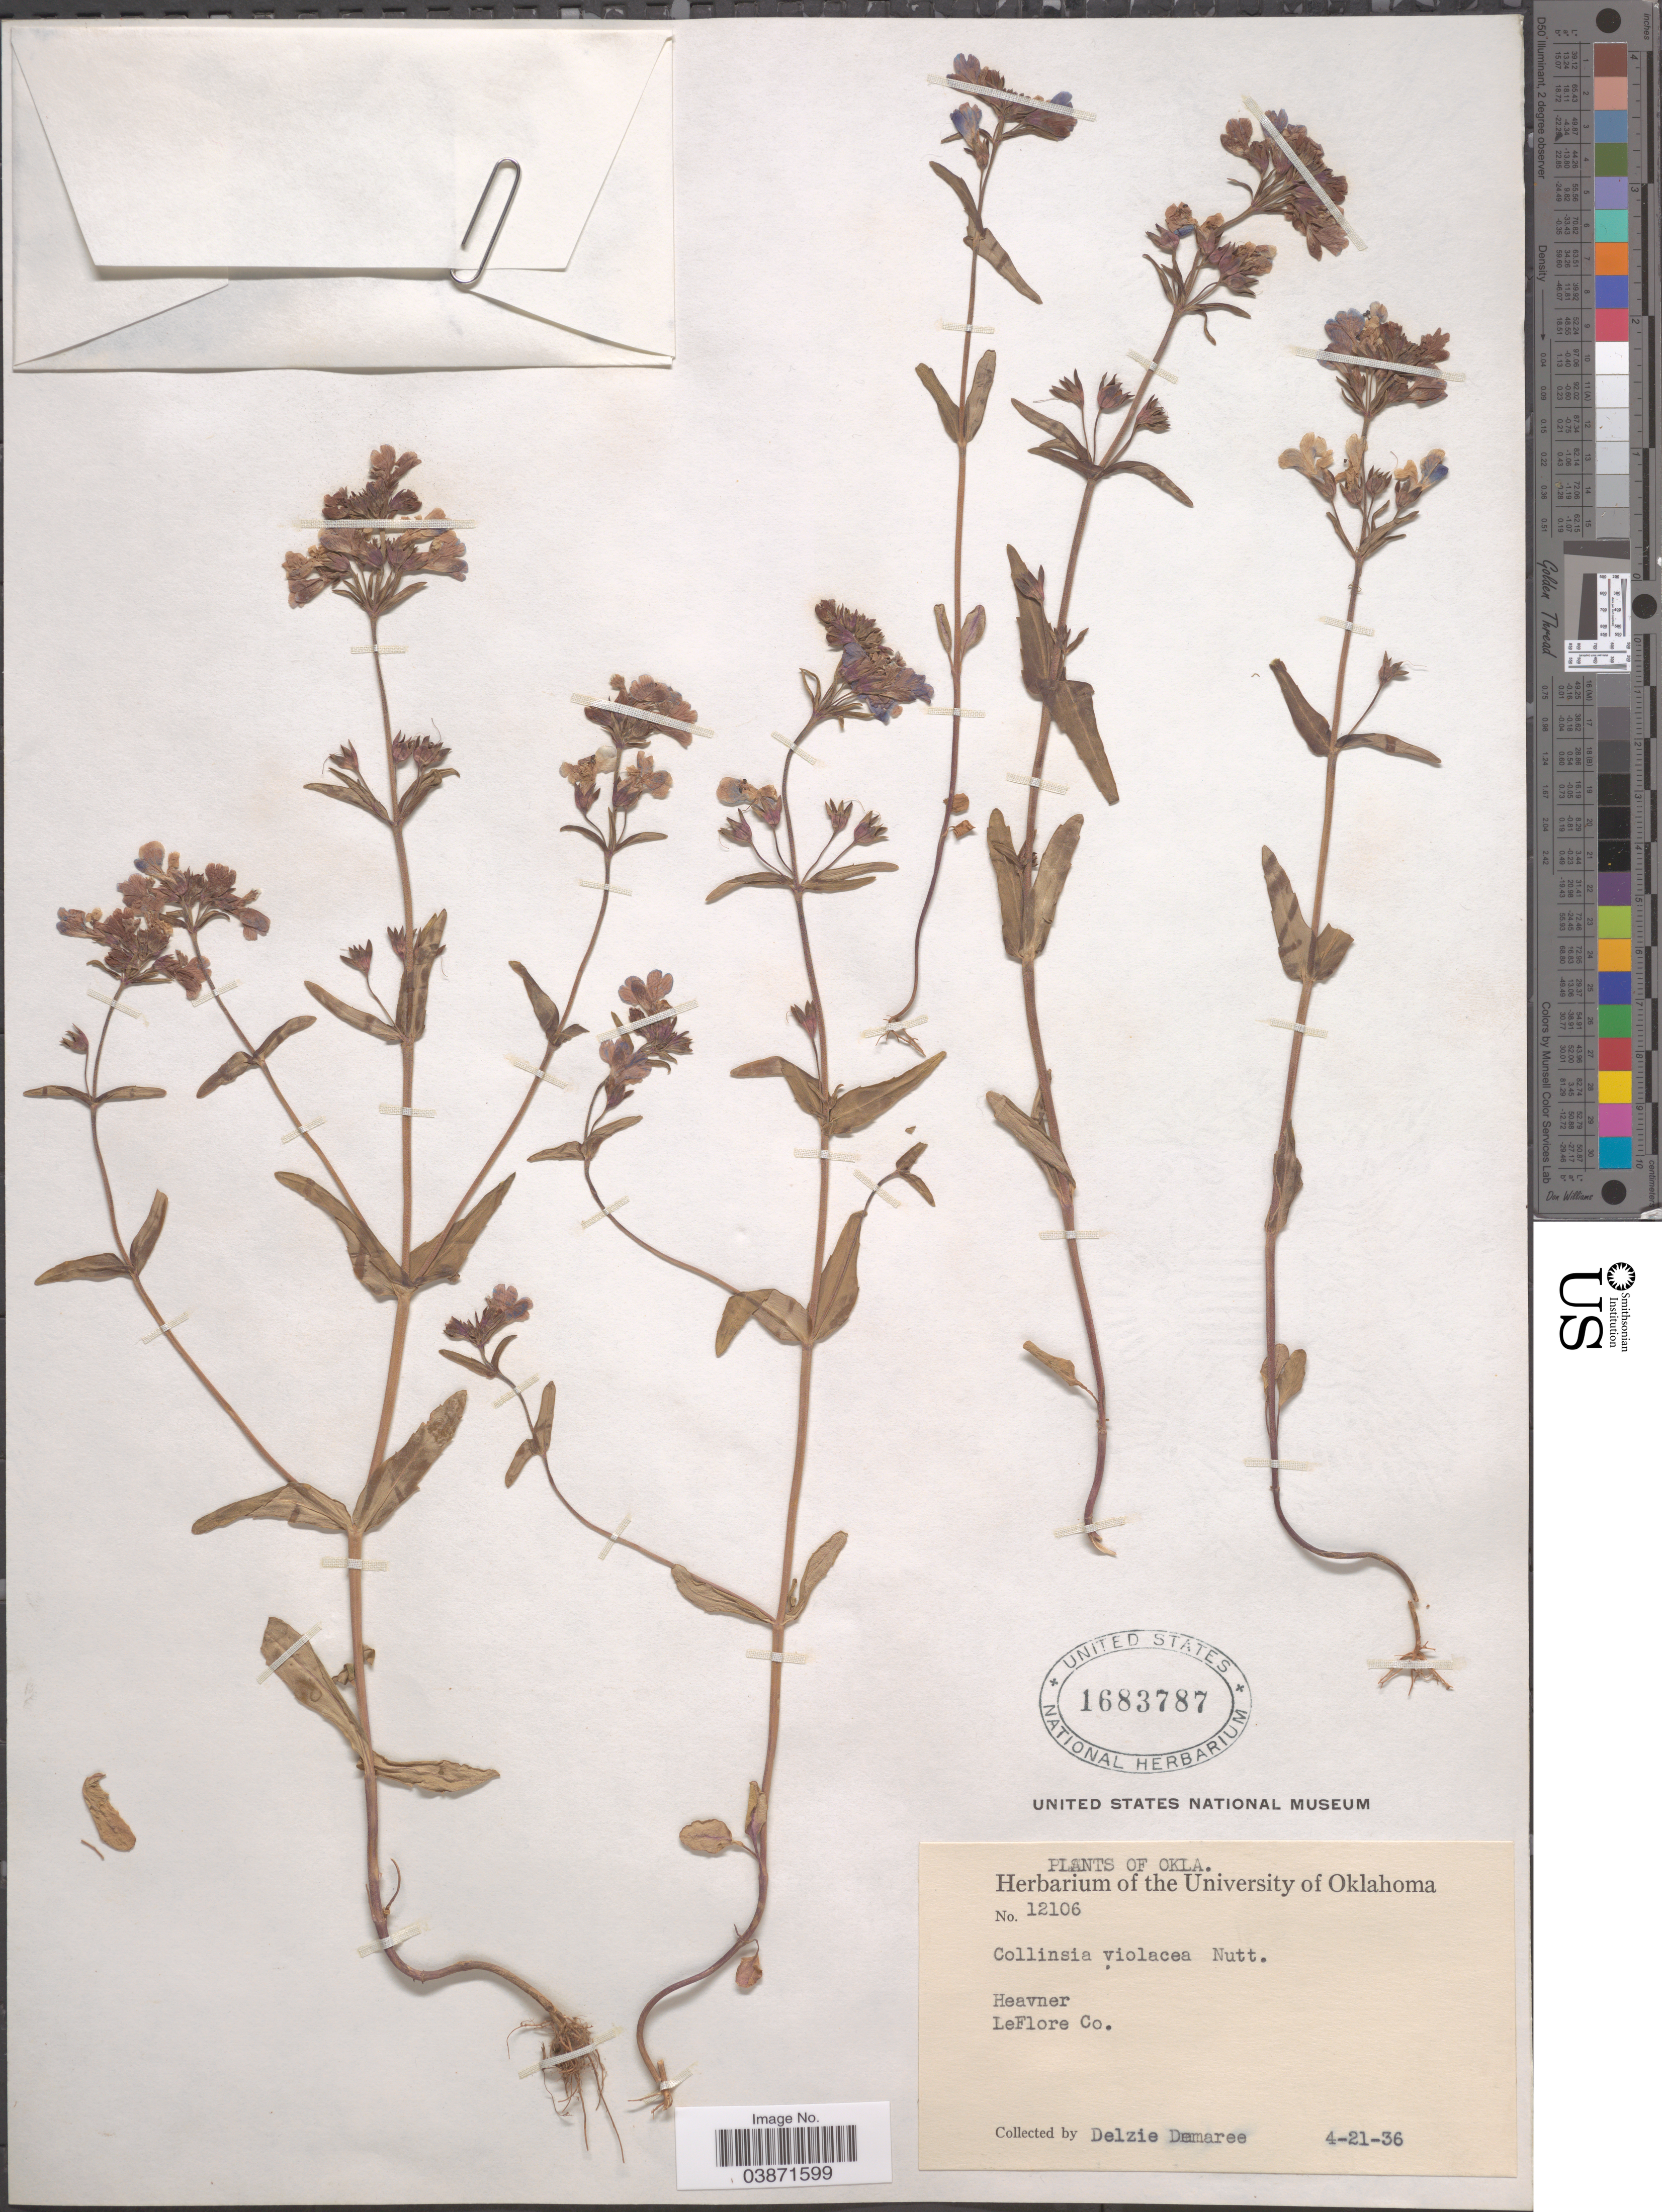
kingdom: Plantae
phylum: Tracheophyta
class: Magnoliopsida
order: Lamiales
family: Plantaginaceae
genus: Collinsia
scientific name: Collinsia violacea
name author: Nutt.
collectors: D. Demaree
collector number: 12106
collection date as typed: Transcribed d/m/y: 21/4/36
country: United States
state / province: Oklahoma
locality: Heavner. LeFlore Co.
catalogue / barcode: US 1683787